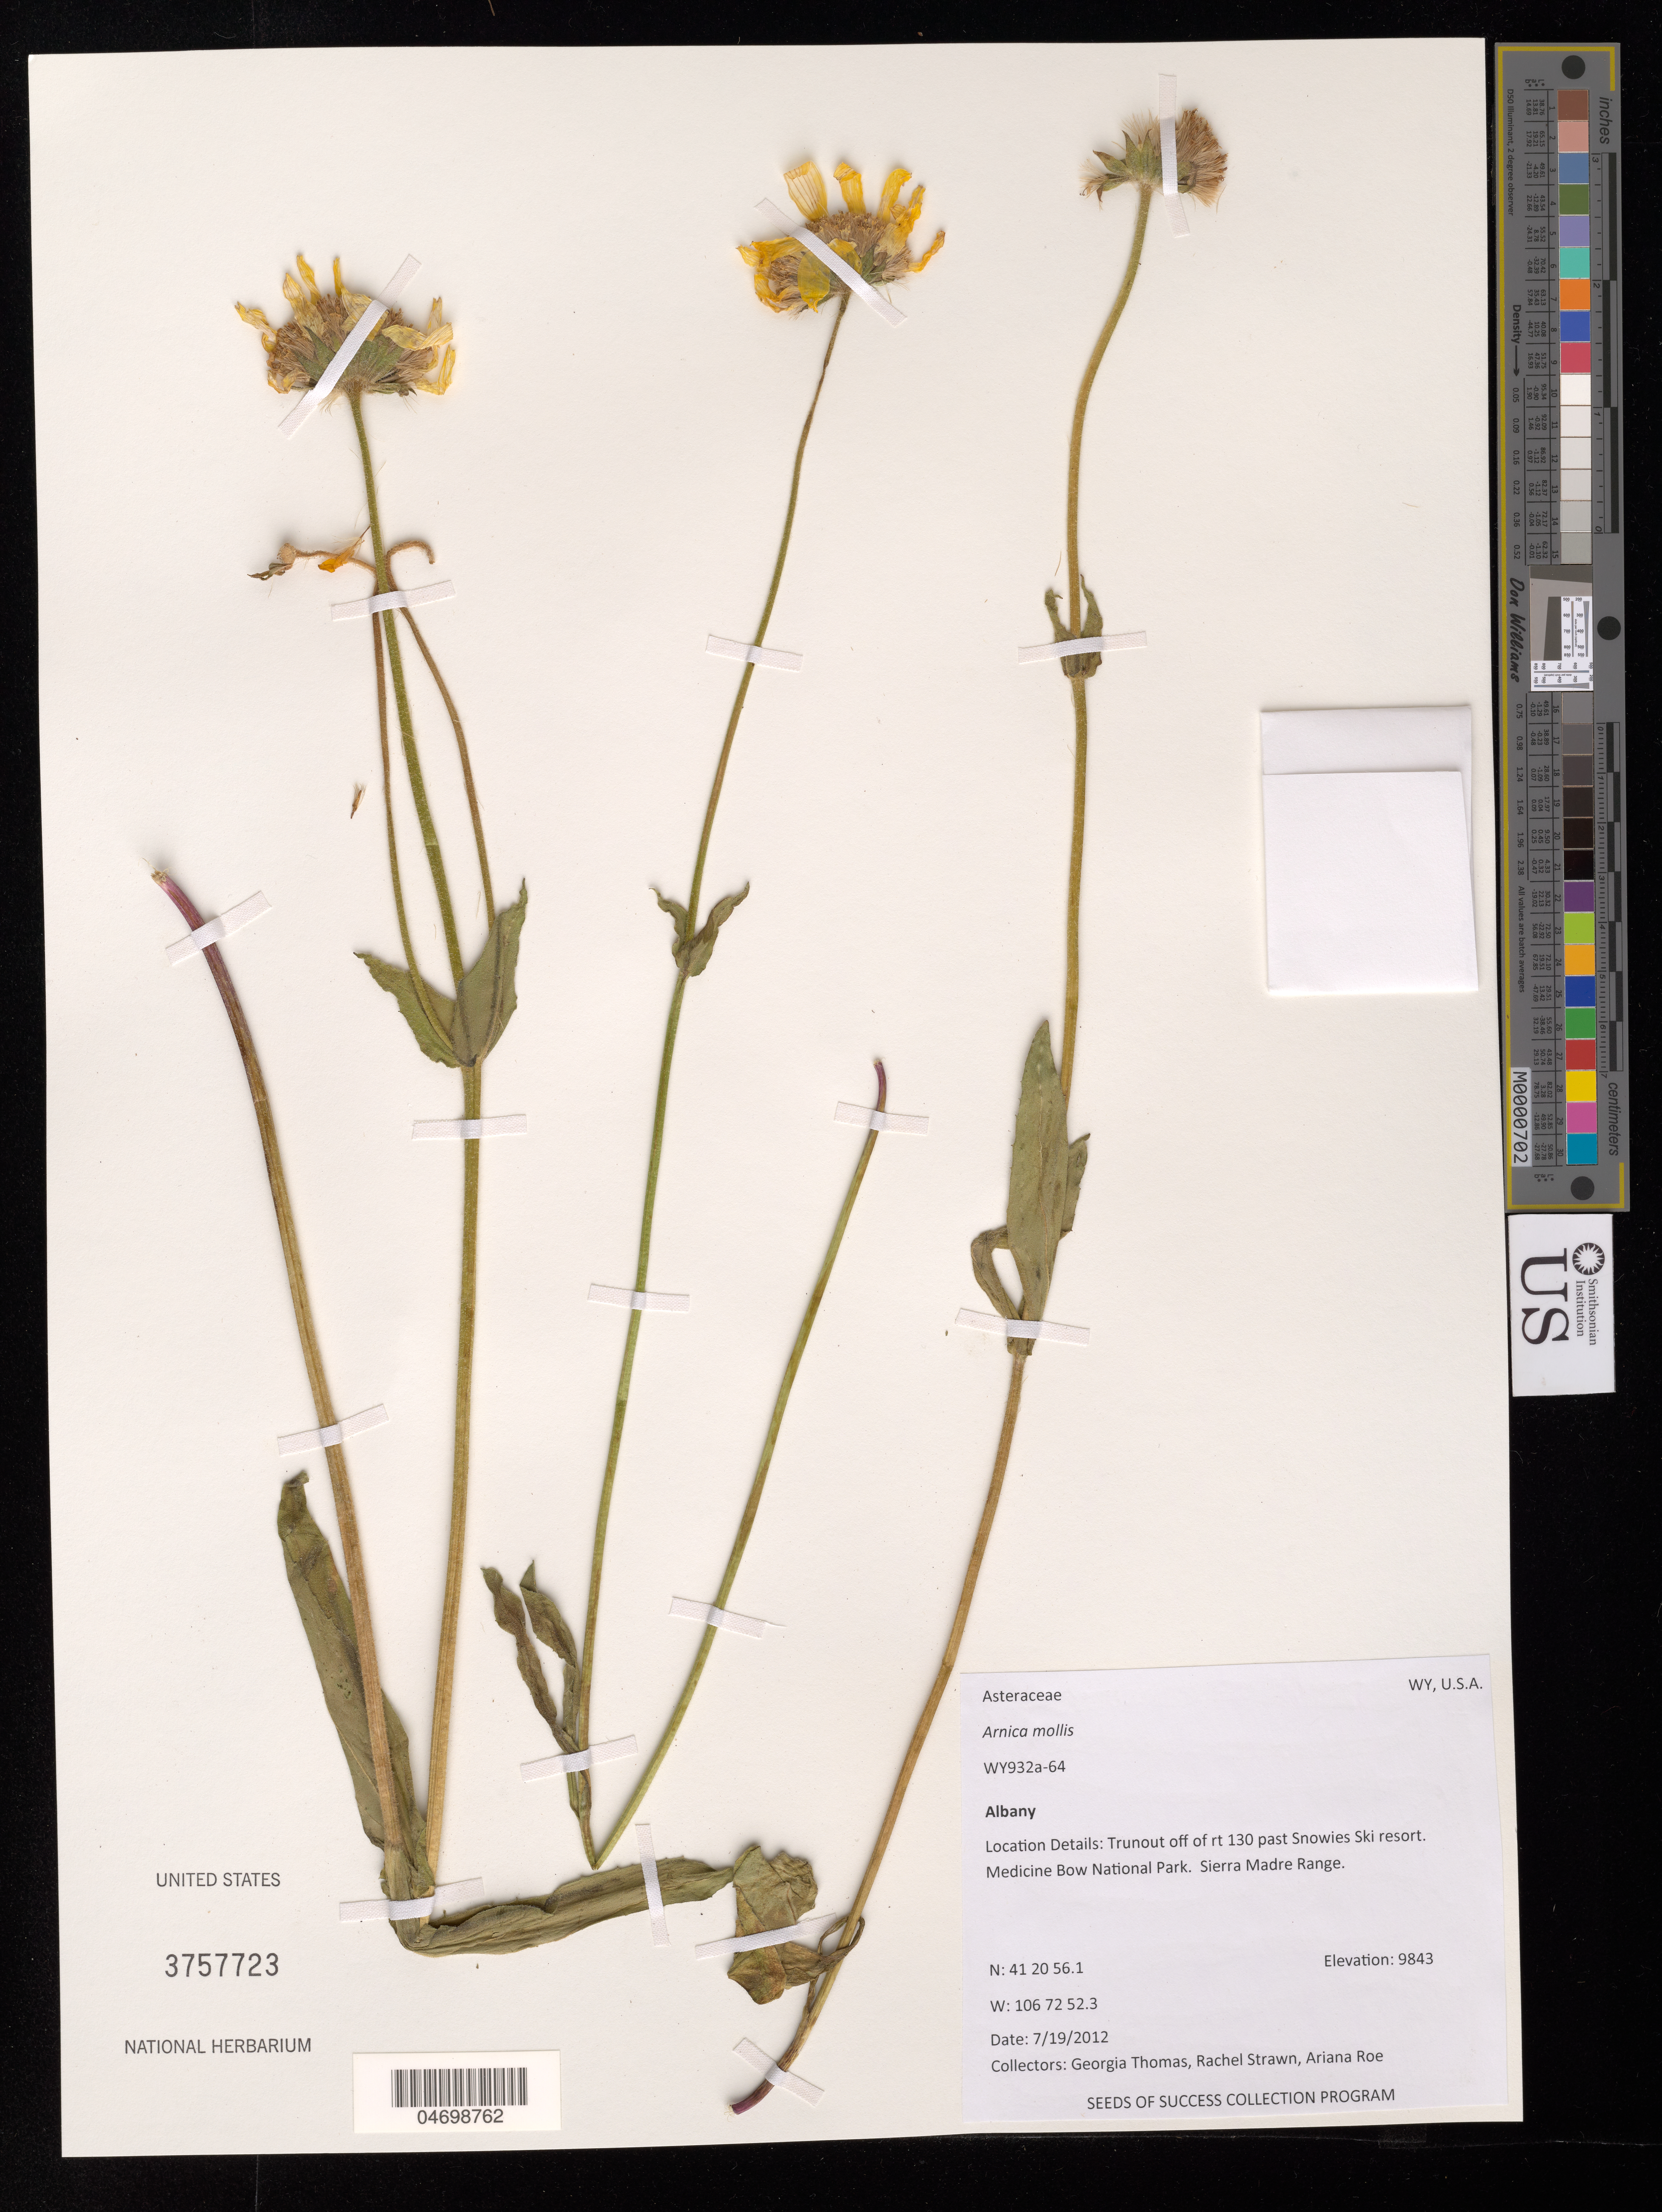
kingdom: Plantae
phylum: Tracheophyta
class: Magnoliopsida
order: Asterales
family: Asteraceae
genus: Arnica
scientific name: Arnica mollis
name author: Hook.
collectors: G. Thomas, R. Strawn & A. Roe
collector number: WY932A-64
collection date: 2012-07-19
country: United States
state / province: Wyoming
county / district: Albany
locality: Medicine Bow National Forest. Sierra Madre Range, Turnout off of Rt 130 past Snowies Ski resort.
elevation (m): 3000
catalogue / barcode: US 3757723